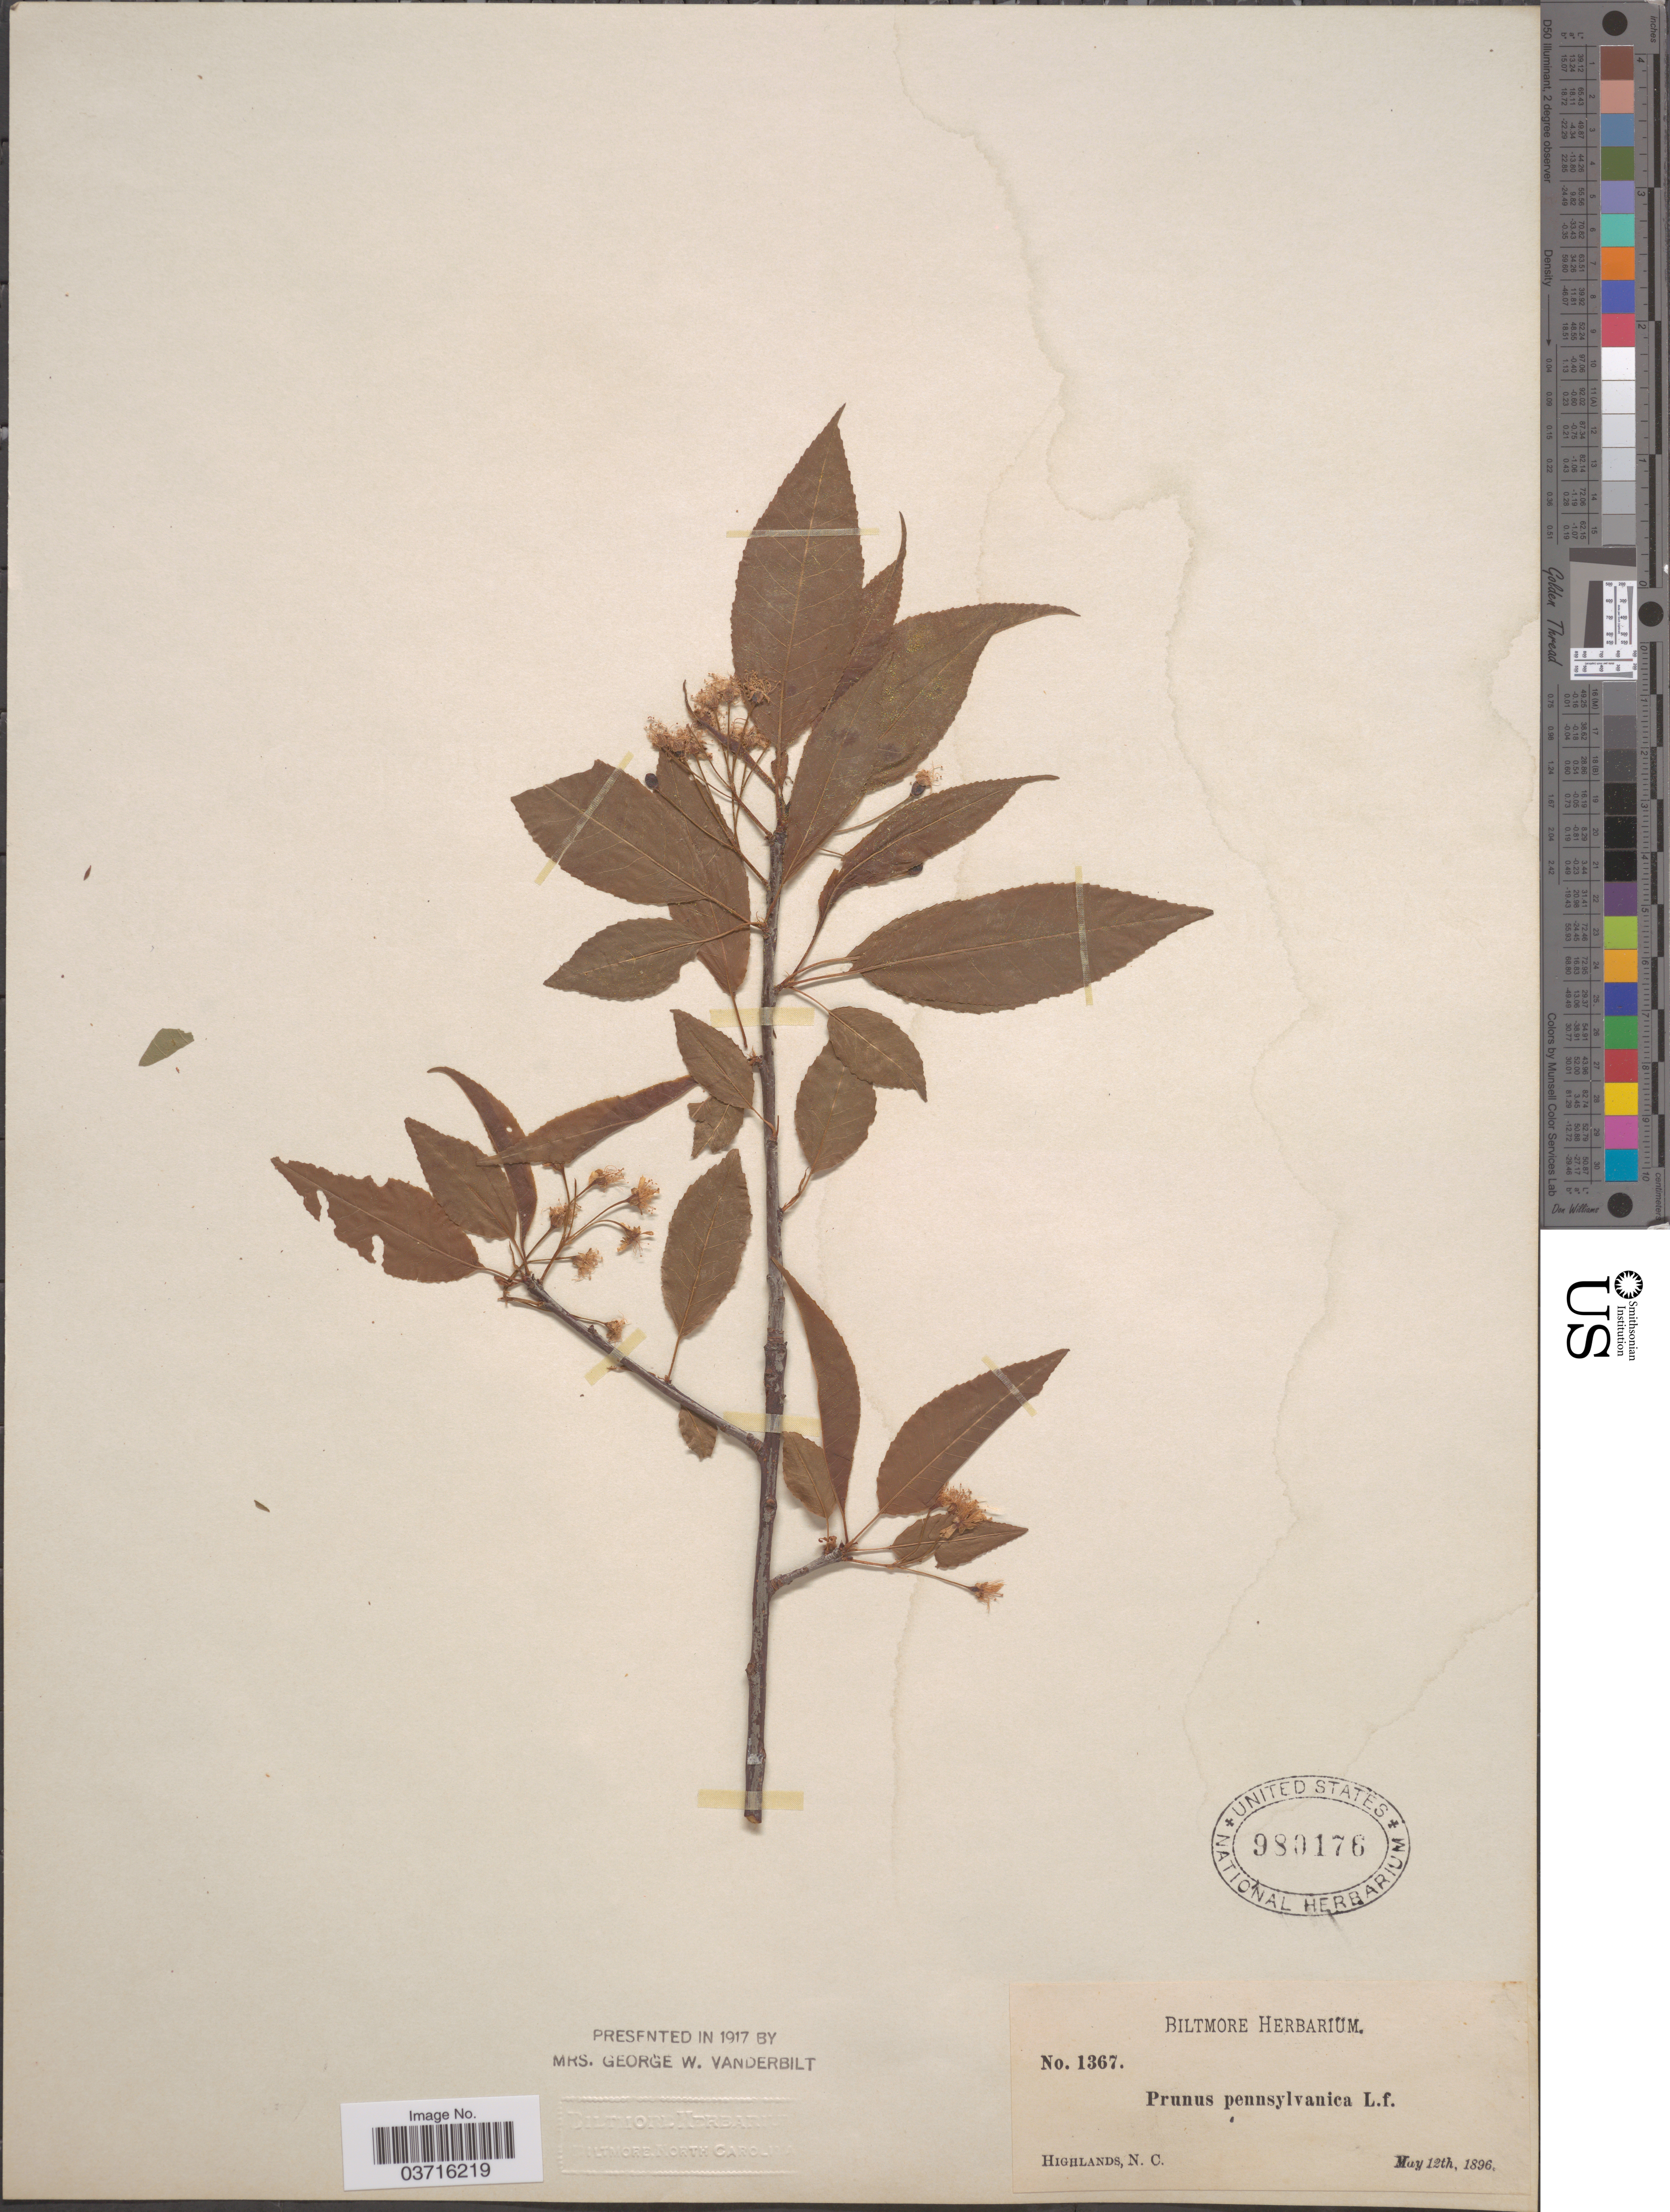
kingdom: Plantae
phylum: Tracheophyta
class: Magnoliopsida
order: Rosales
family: Rosaceae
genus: Prunus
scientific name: Prunus pensylvanica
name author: L. f.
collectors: ex herb. Biltmore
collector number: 1367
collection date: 1896-05-12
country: United States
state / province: North Carolina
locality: Highlands.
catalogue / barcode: US 980176